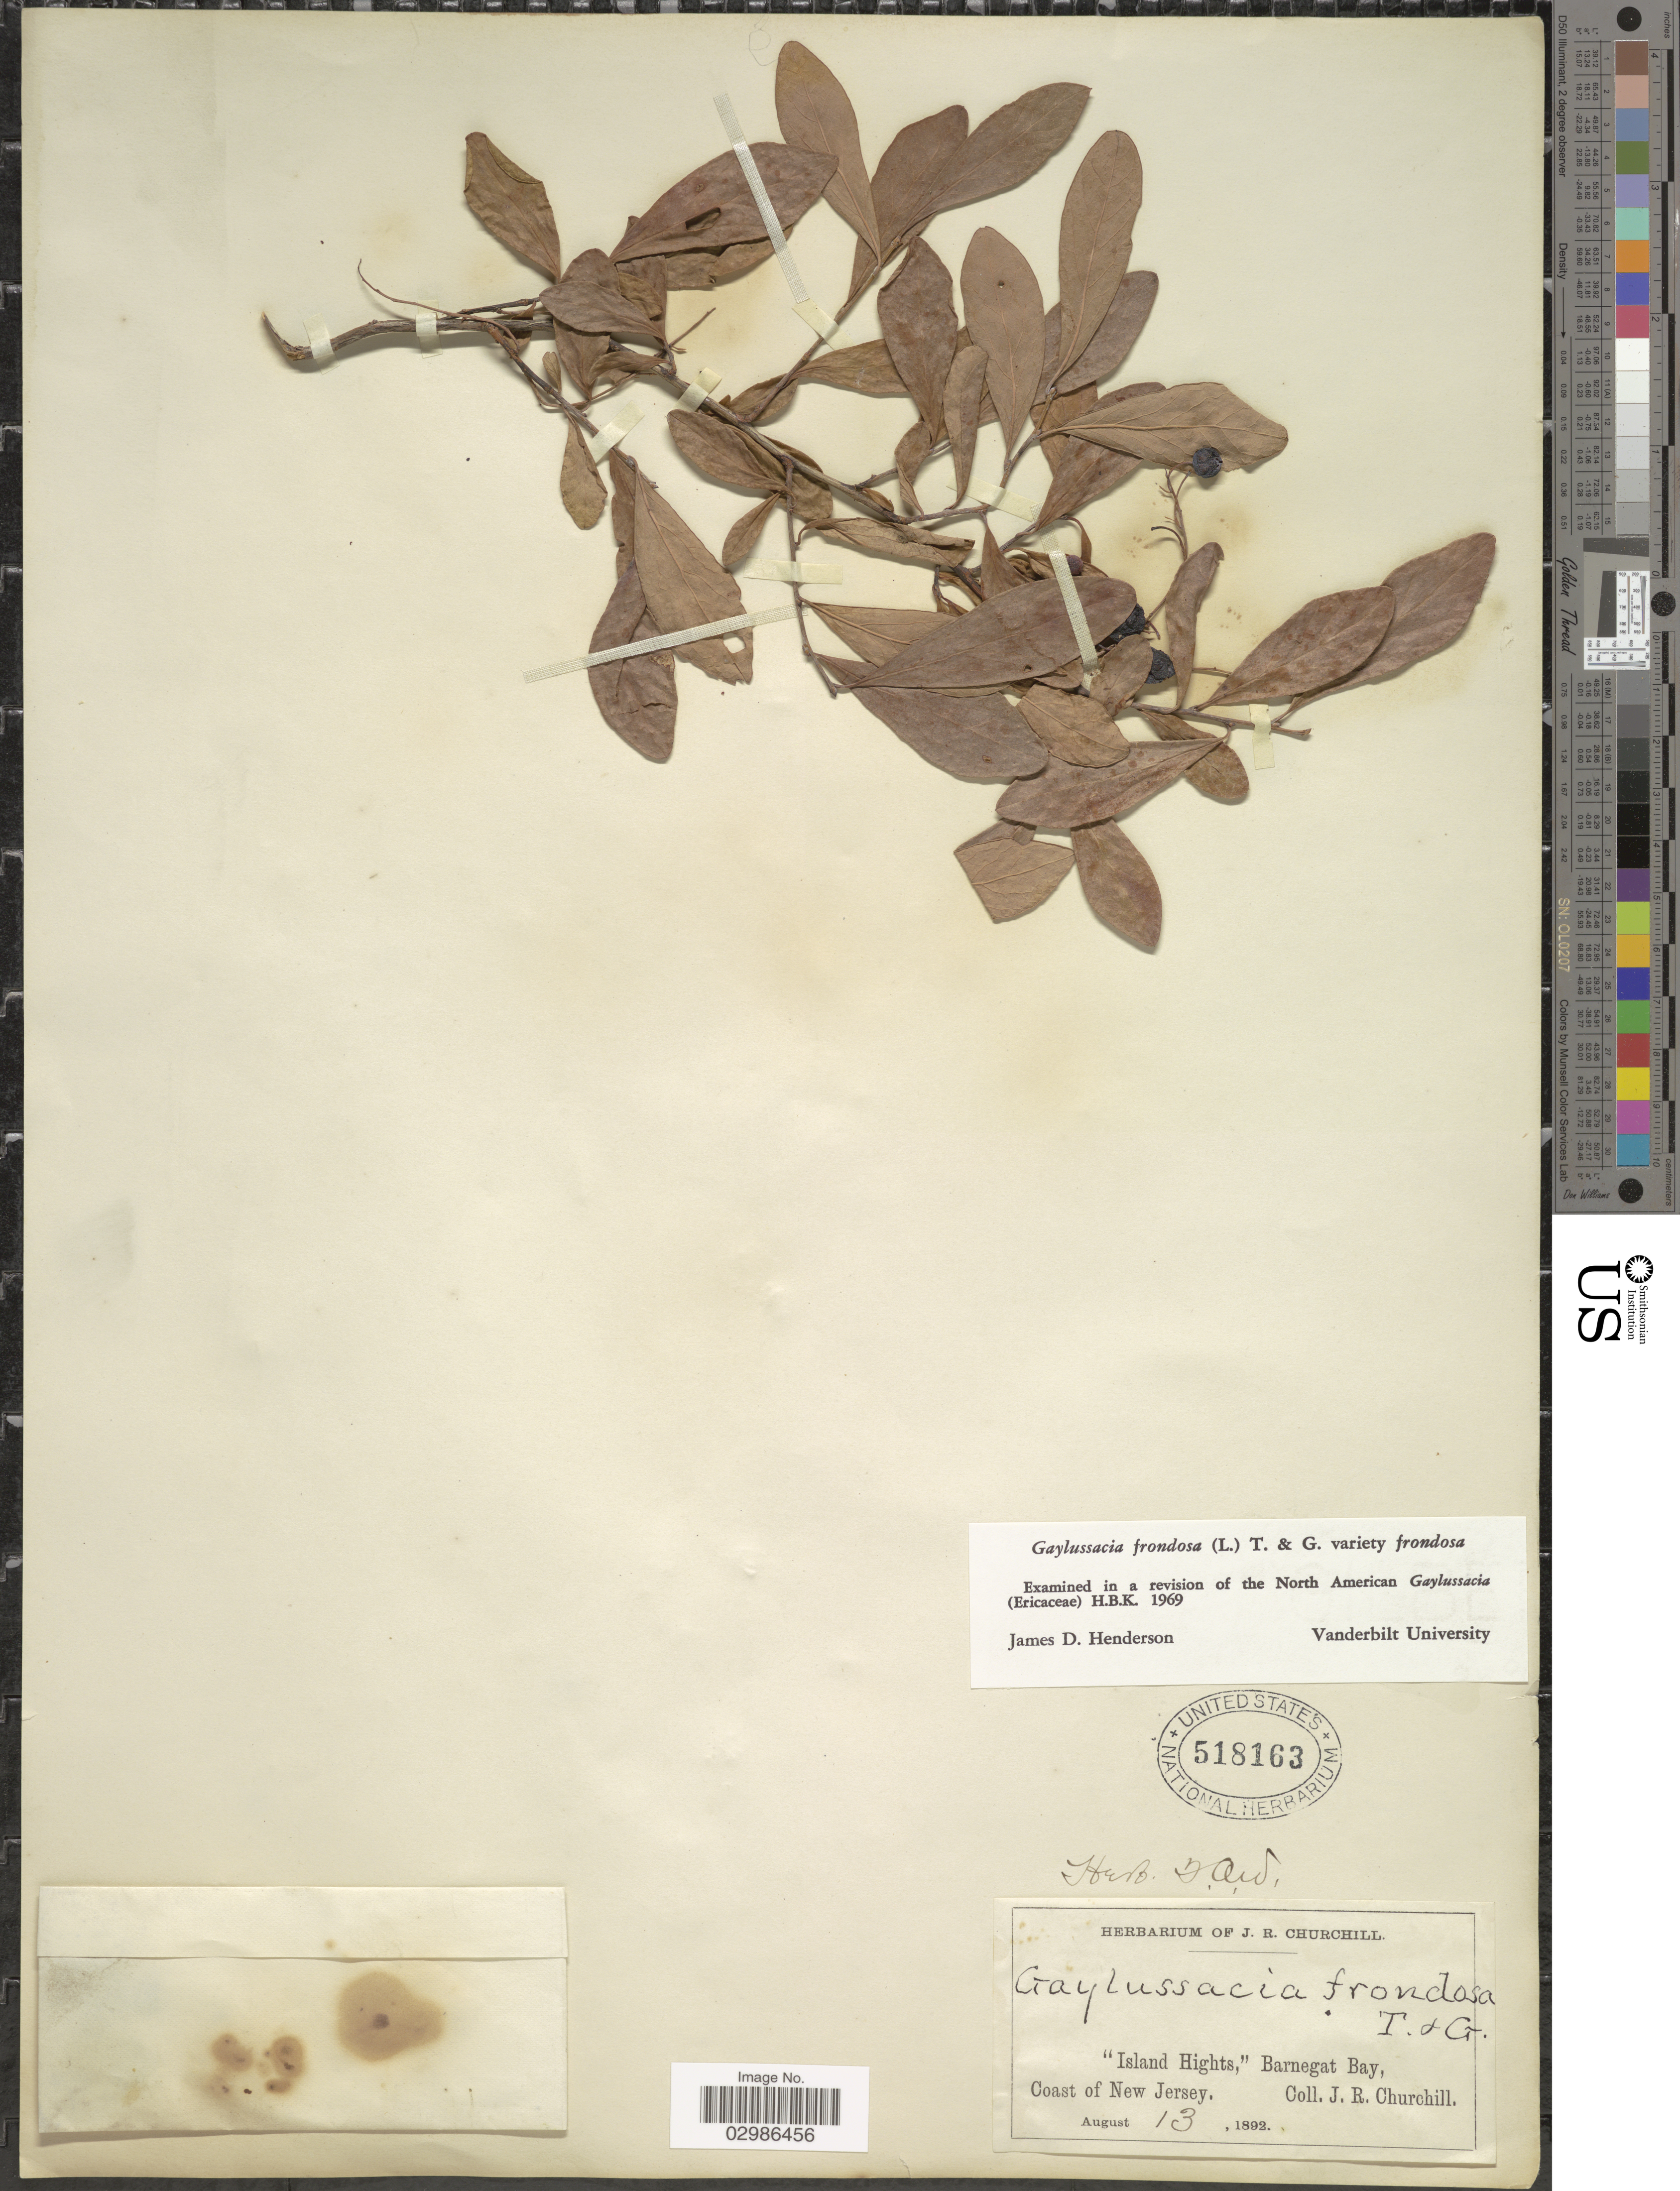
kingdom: Plantae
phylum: Tracheophyta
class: Magnoliopsida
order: Ericales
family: Ericaceae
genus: Gaylussacia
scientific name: Gaylussacia frondosa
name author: (L.) Torr. & A. Gray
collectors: J. Churchill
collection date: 1892-08-13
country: United States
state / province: New Jersey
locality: Island Hights,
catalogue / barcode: US 518163